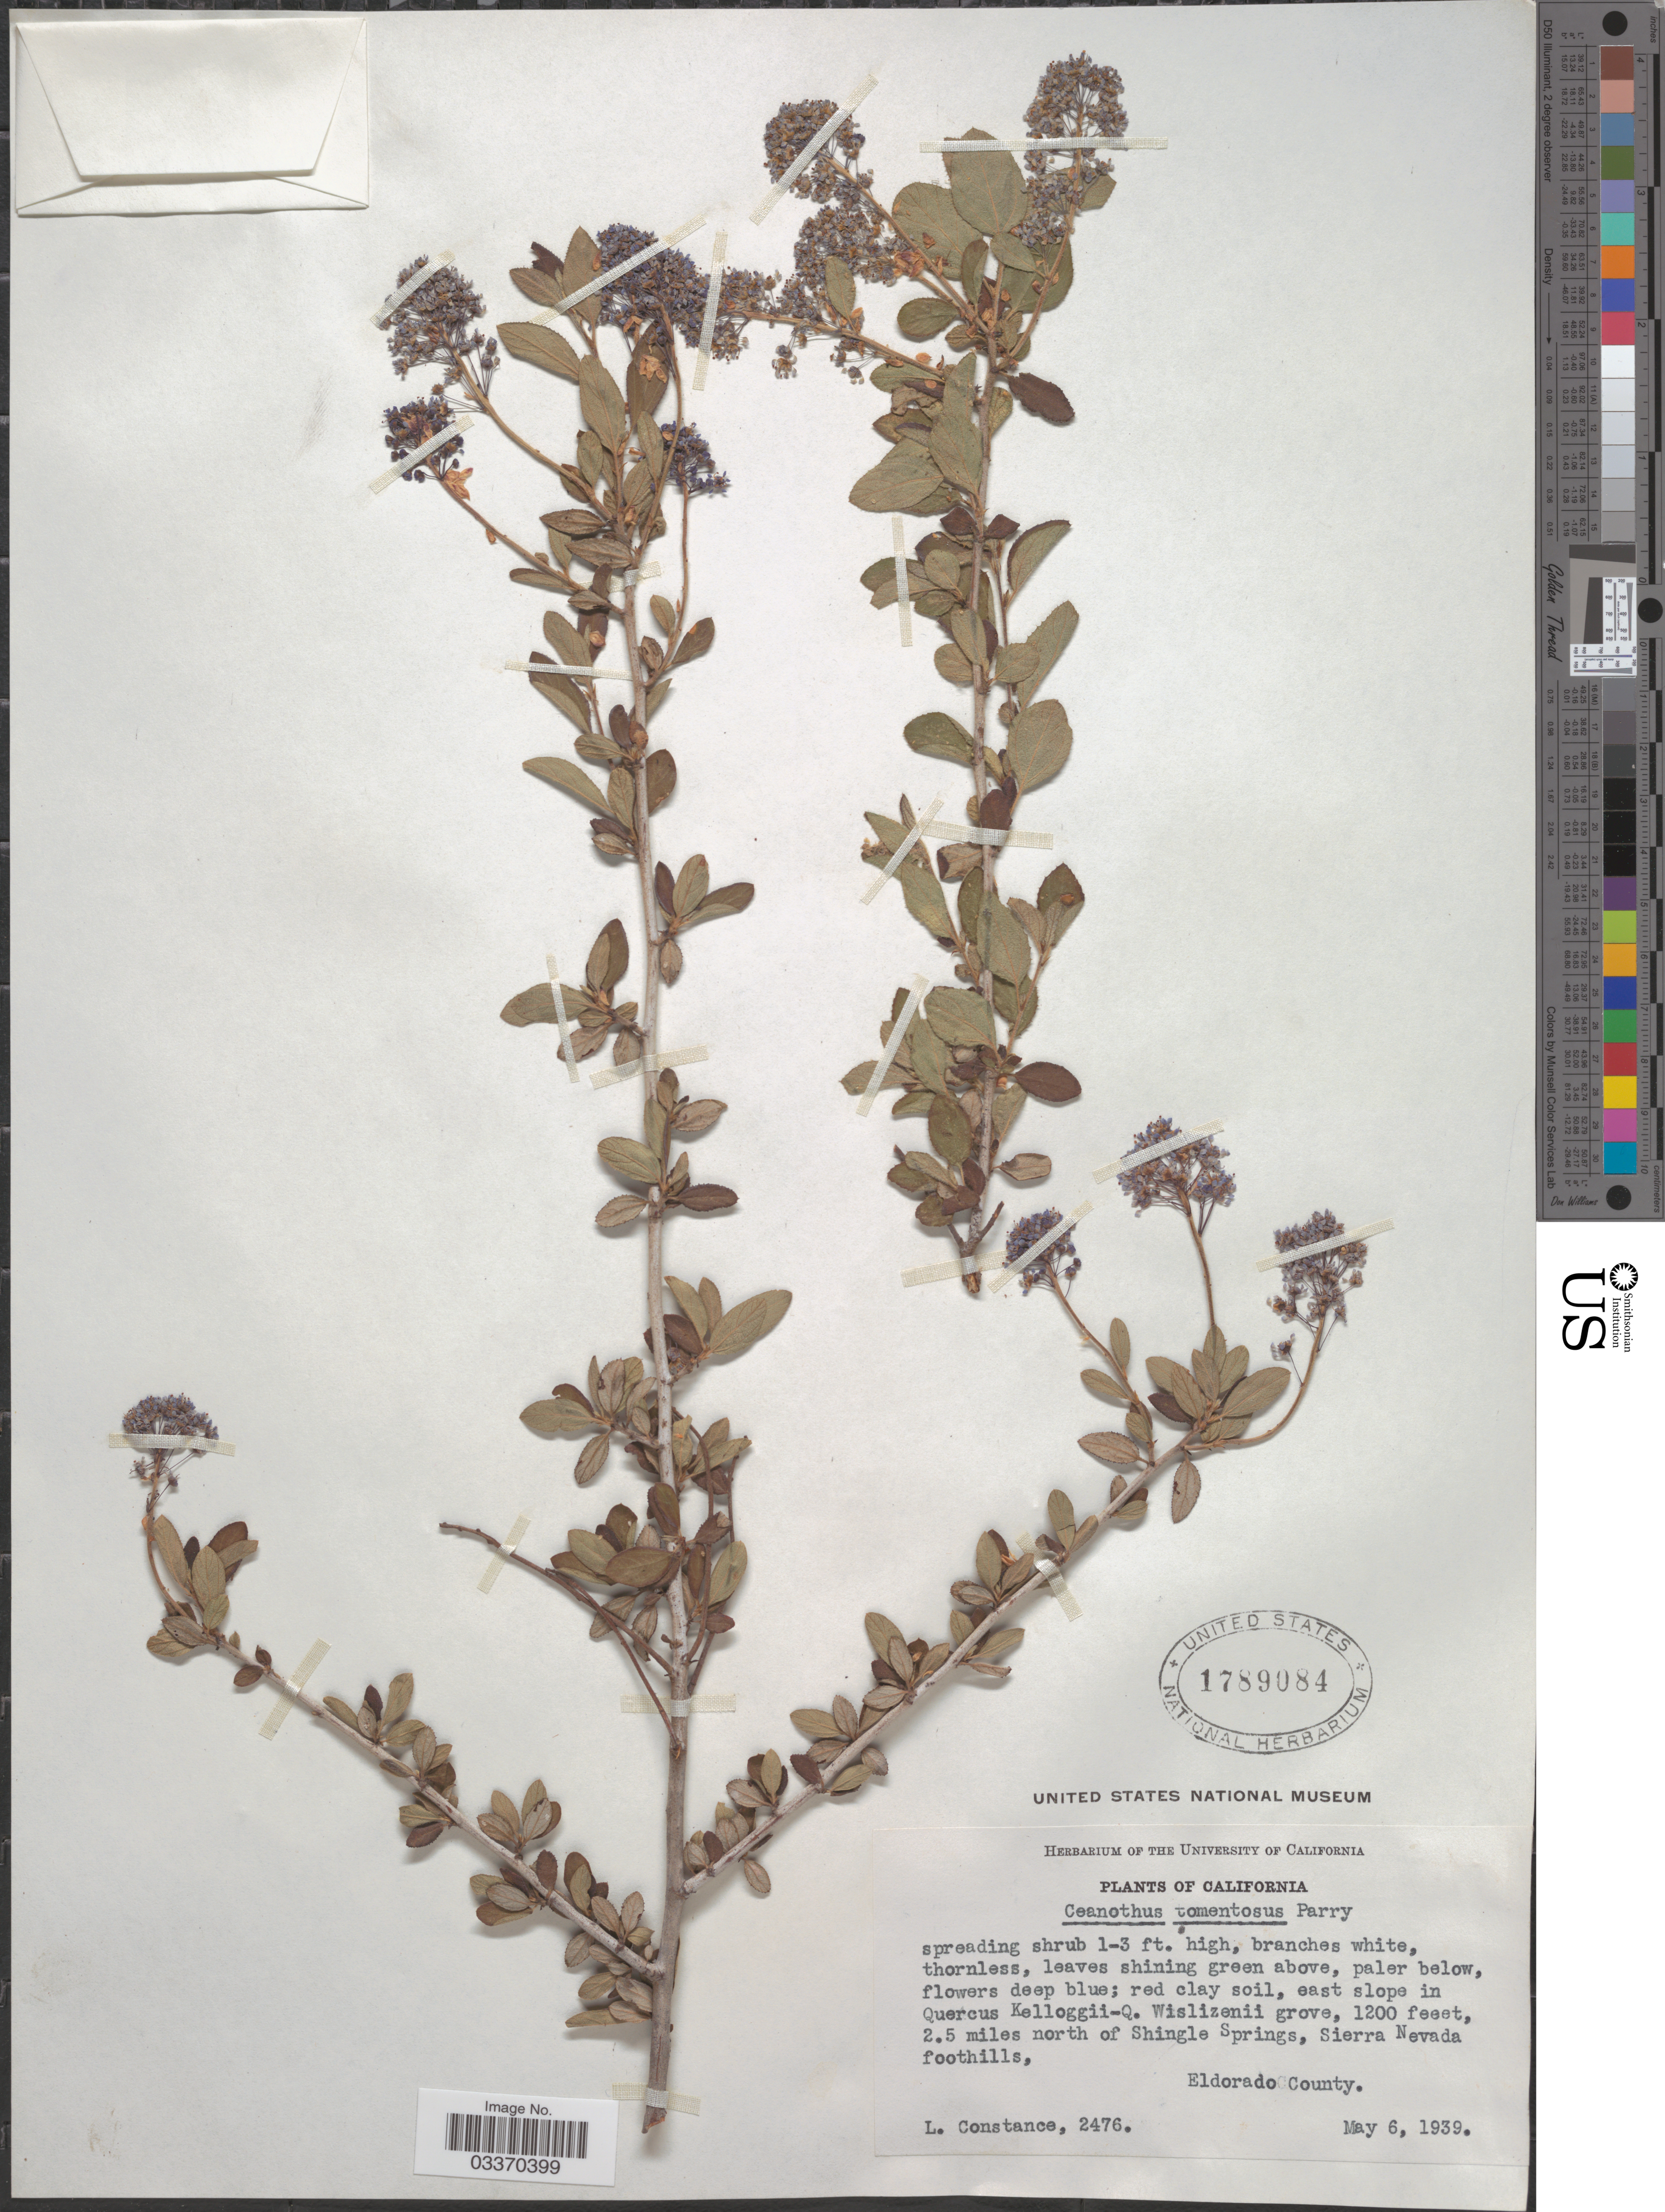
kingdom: Plantae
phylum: Tracheophyta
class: Magnoliopsida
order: Rosales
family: Rhamnaceae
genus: Ceanothus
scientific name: Ceanothus tomentosus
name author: Parry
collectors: L. Constance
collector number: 2476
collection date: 1939-05-06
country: United States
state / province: California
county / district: El Dorado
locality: East slope on Quercus Kelloggii-Q. Wislizenii grove, 2.5 miles north of Shingle Springs, Sierra Nevada foothills, Eldorado County.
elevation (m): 366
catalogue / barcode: US 1789084